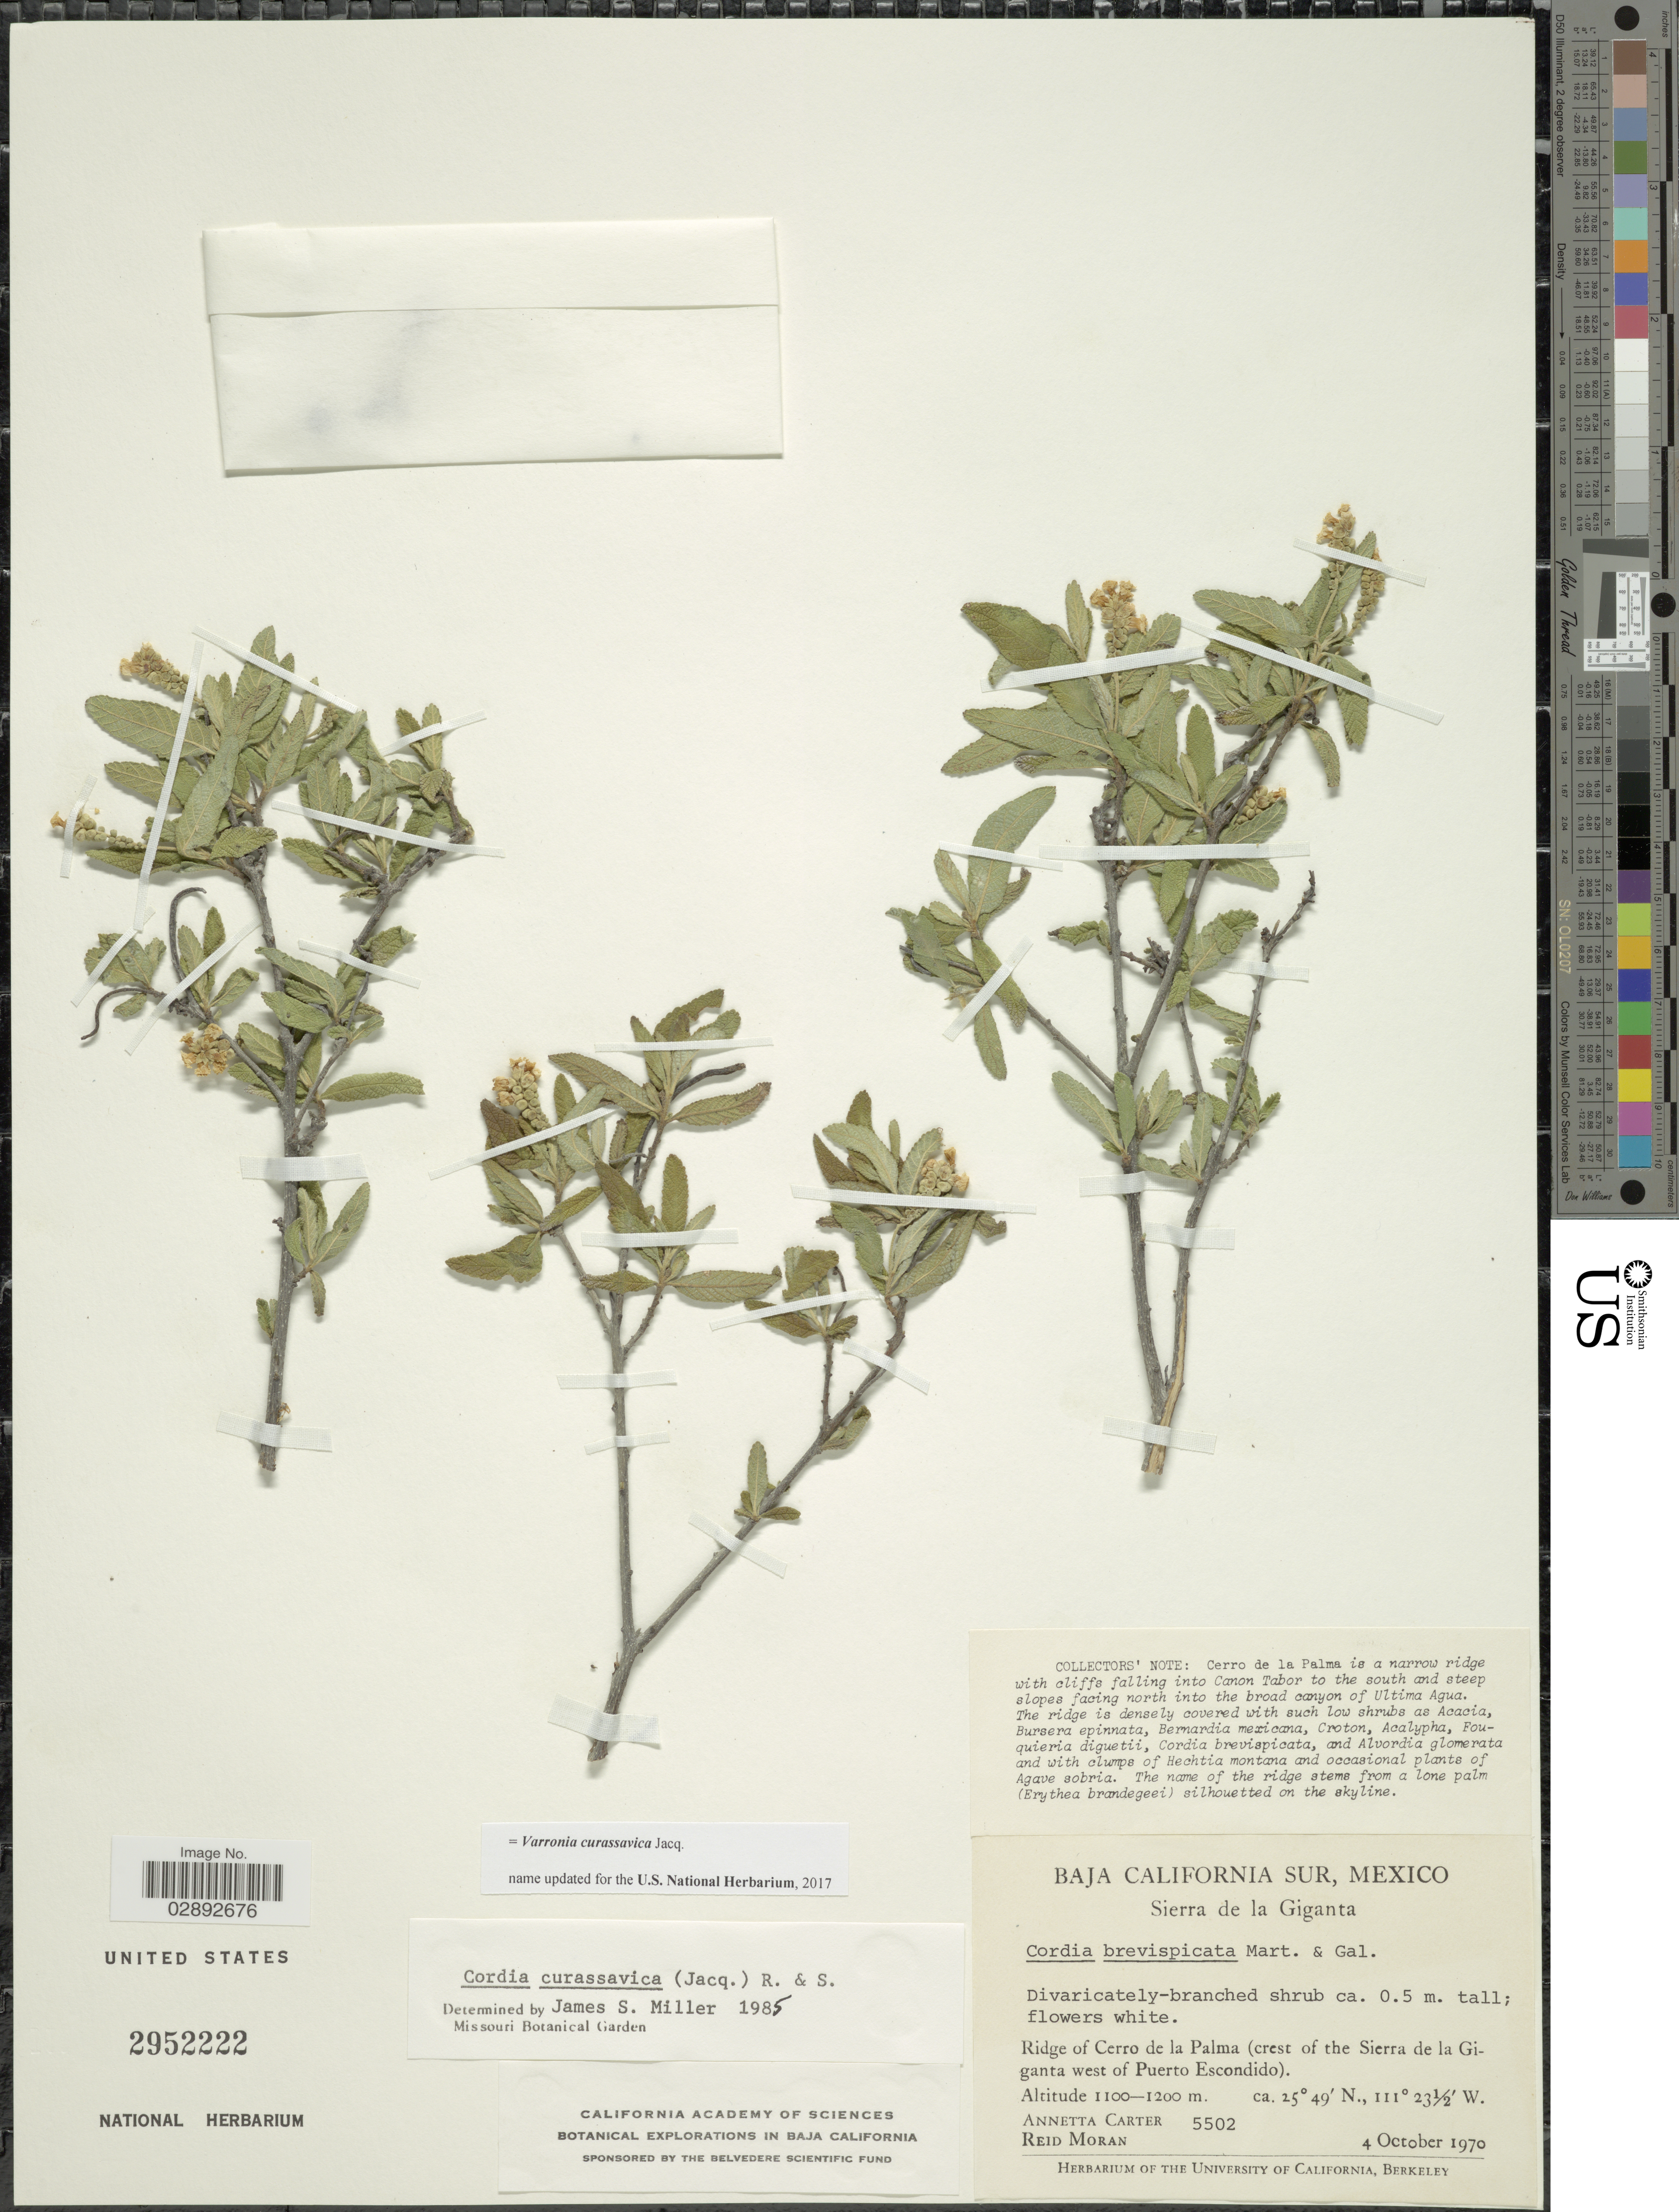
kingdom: Plantae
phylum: Tracheophyta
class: Magnoliopsida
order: Boraginales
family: Cordiaceae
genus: Varronia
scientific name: Varronia curassavica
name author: Jacq.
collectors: A. Carter & R. Moran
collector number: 5502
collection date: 1970-10-04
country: Mexico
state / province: Baja California Sur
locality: Sierra de la Giganta. Ridge of Cerro de la Palma (crest of the Sierra de la Giganta west of Puerto Escondido).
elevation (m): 1100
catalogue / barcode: US 2952222